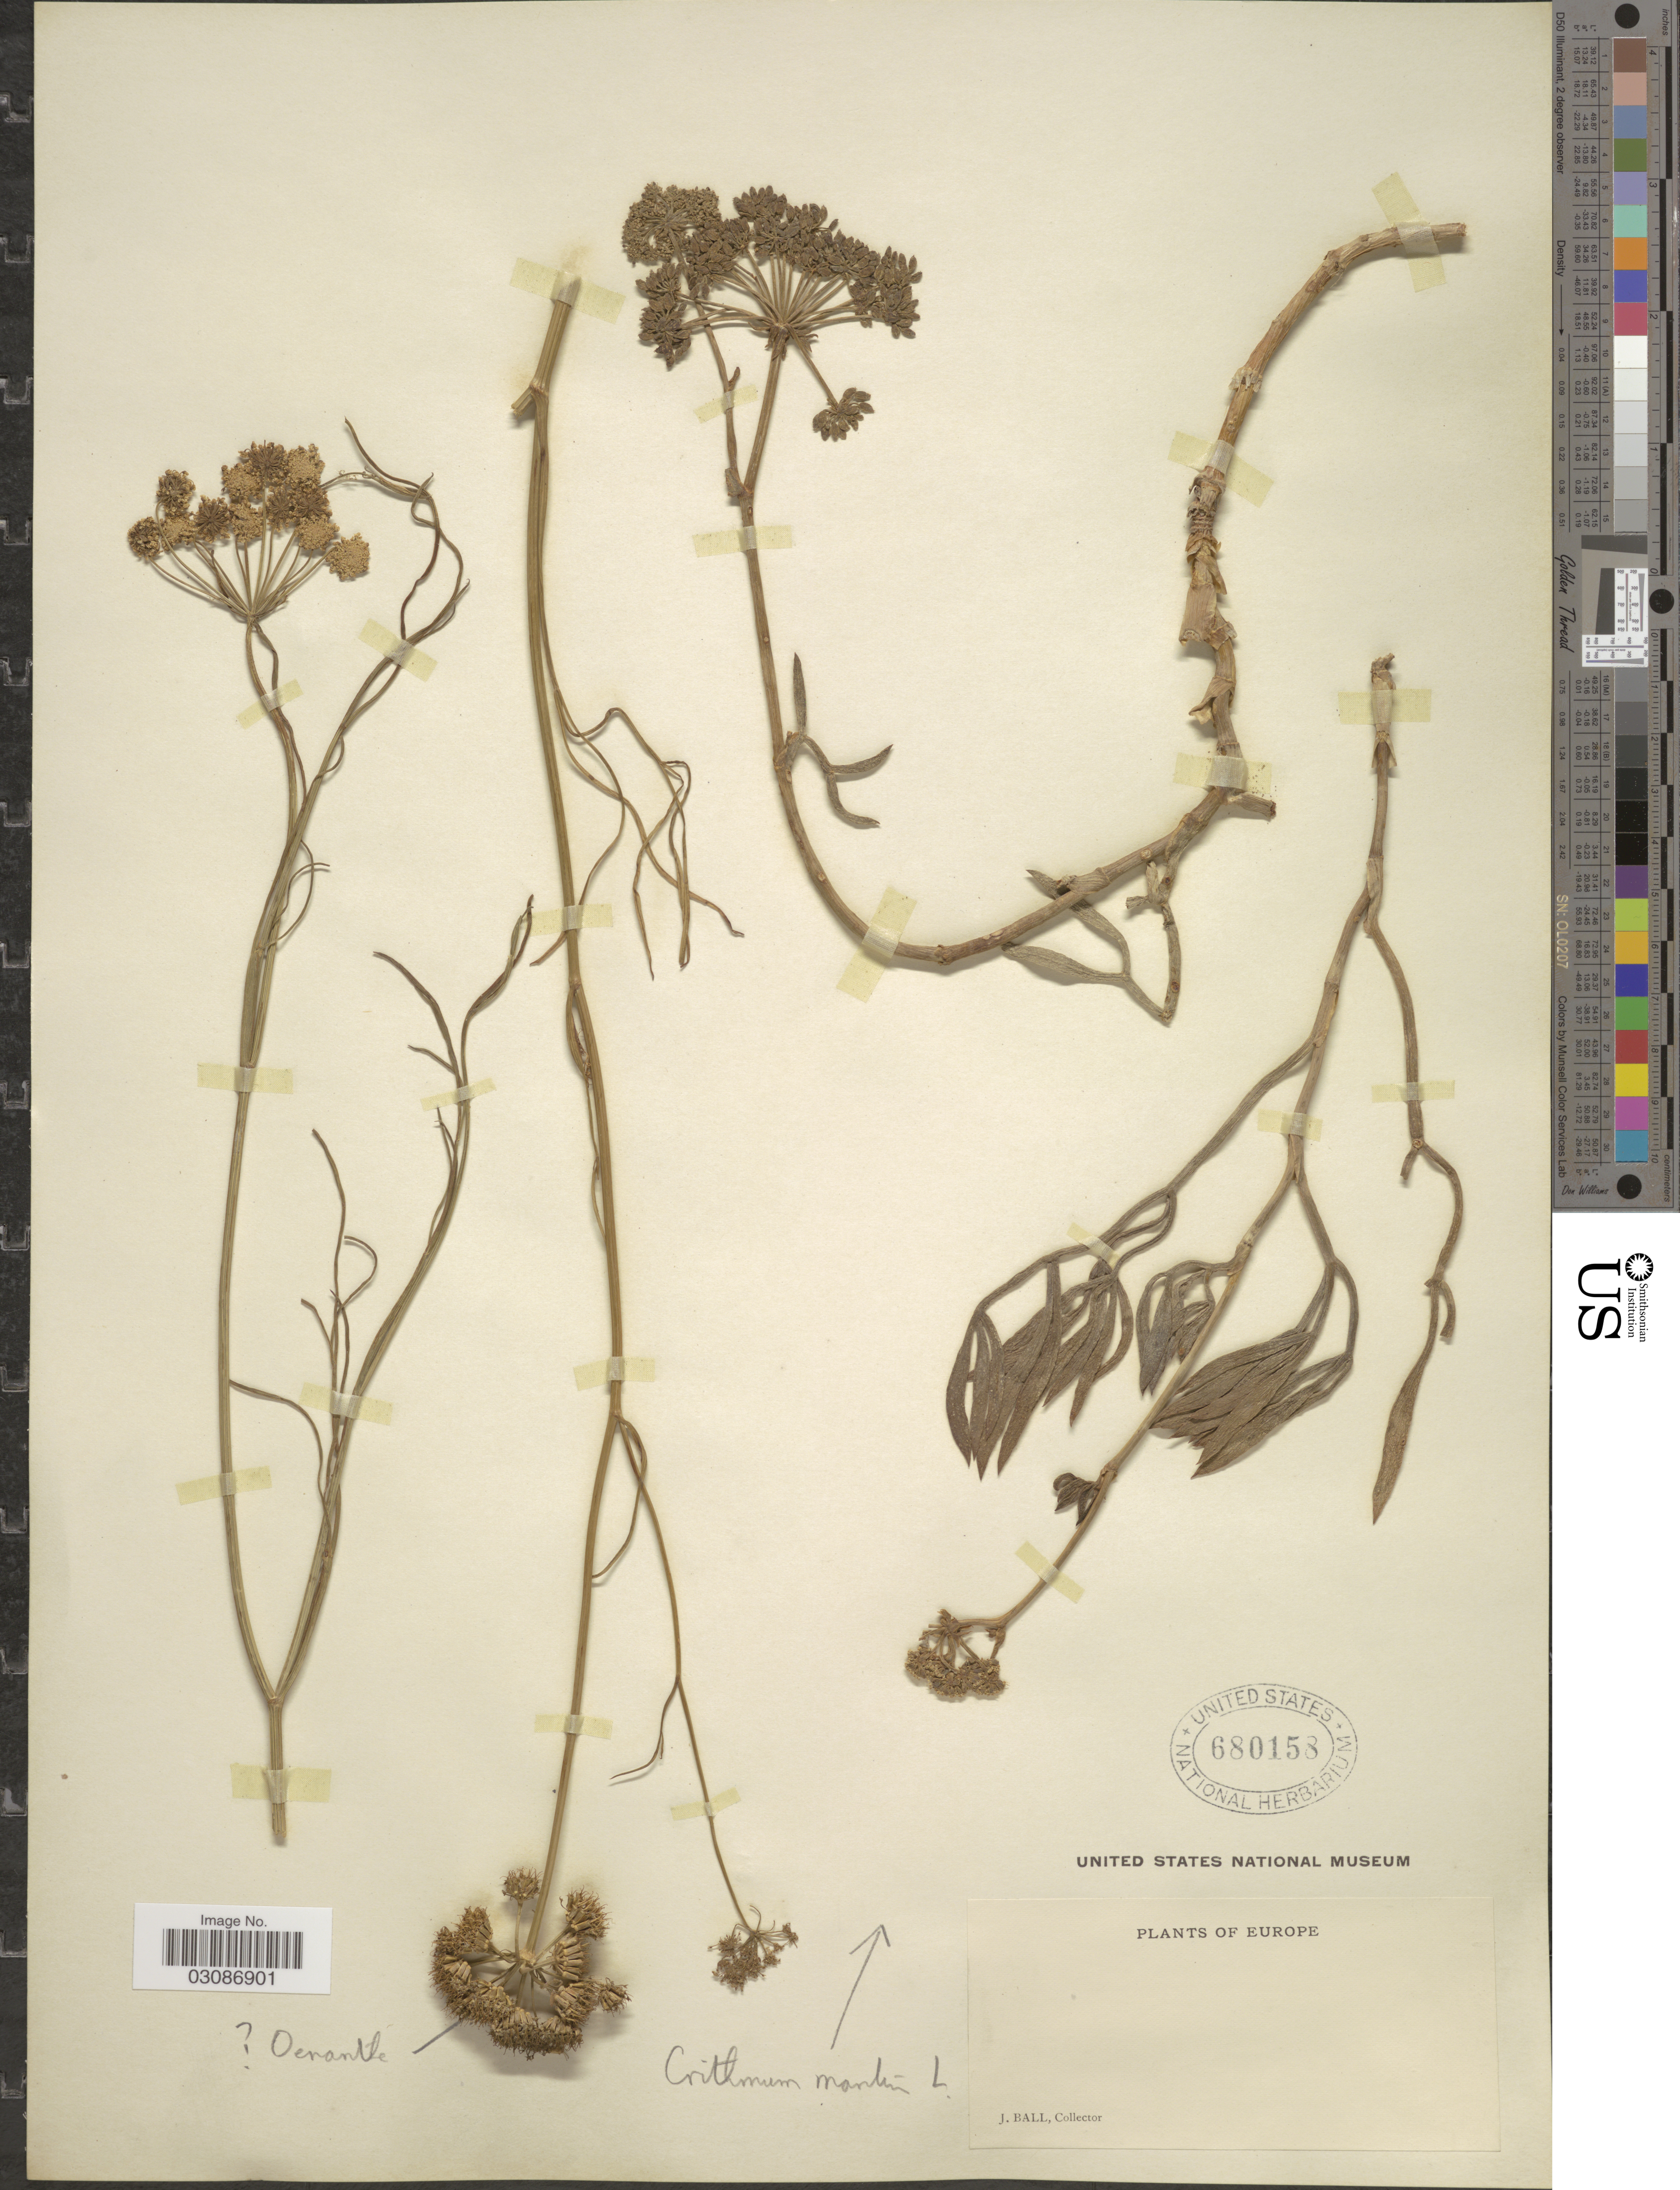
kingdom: Plantae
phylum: Tracheophyta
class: Magnoliopsida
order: Apiales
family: Apiaceae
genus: Crithmum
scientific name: Crithmum maritimum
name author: L.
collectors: J. Ball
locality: Europe.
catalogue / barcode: US 680158